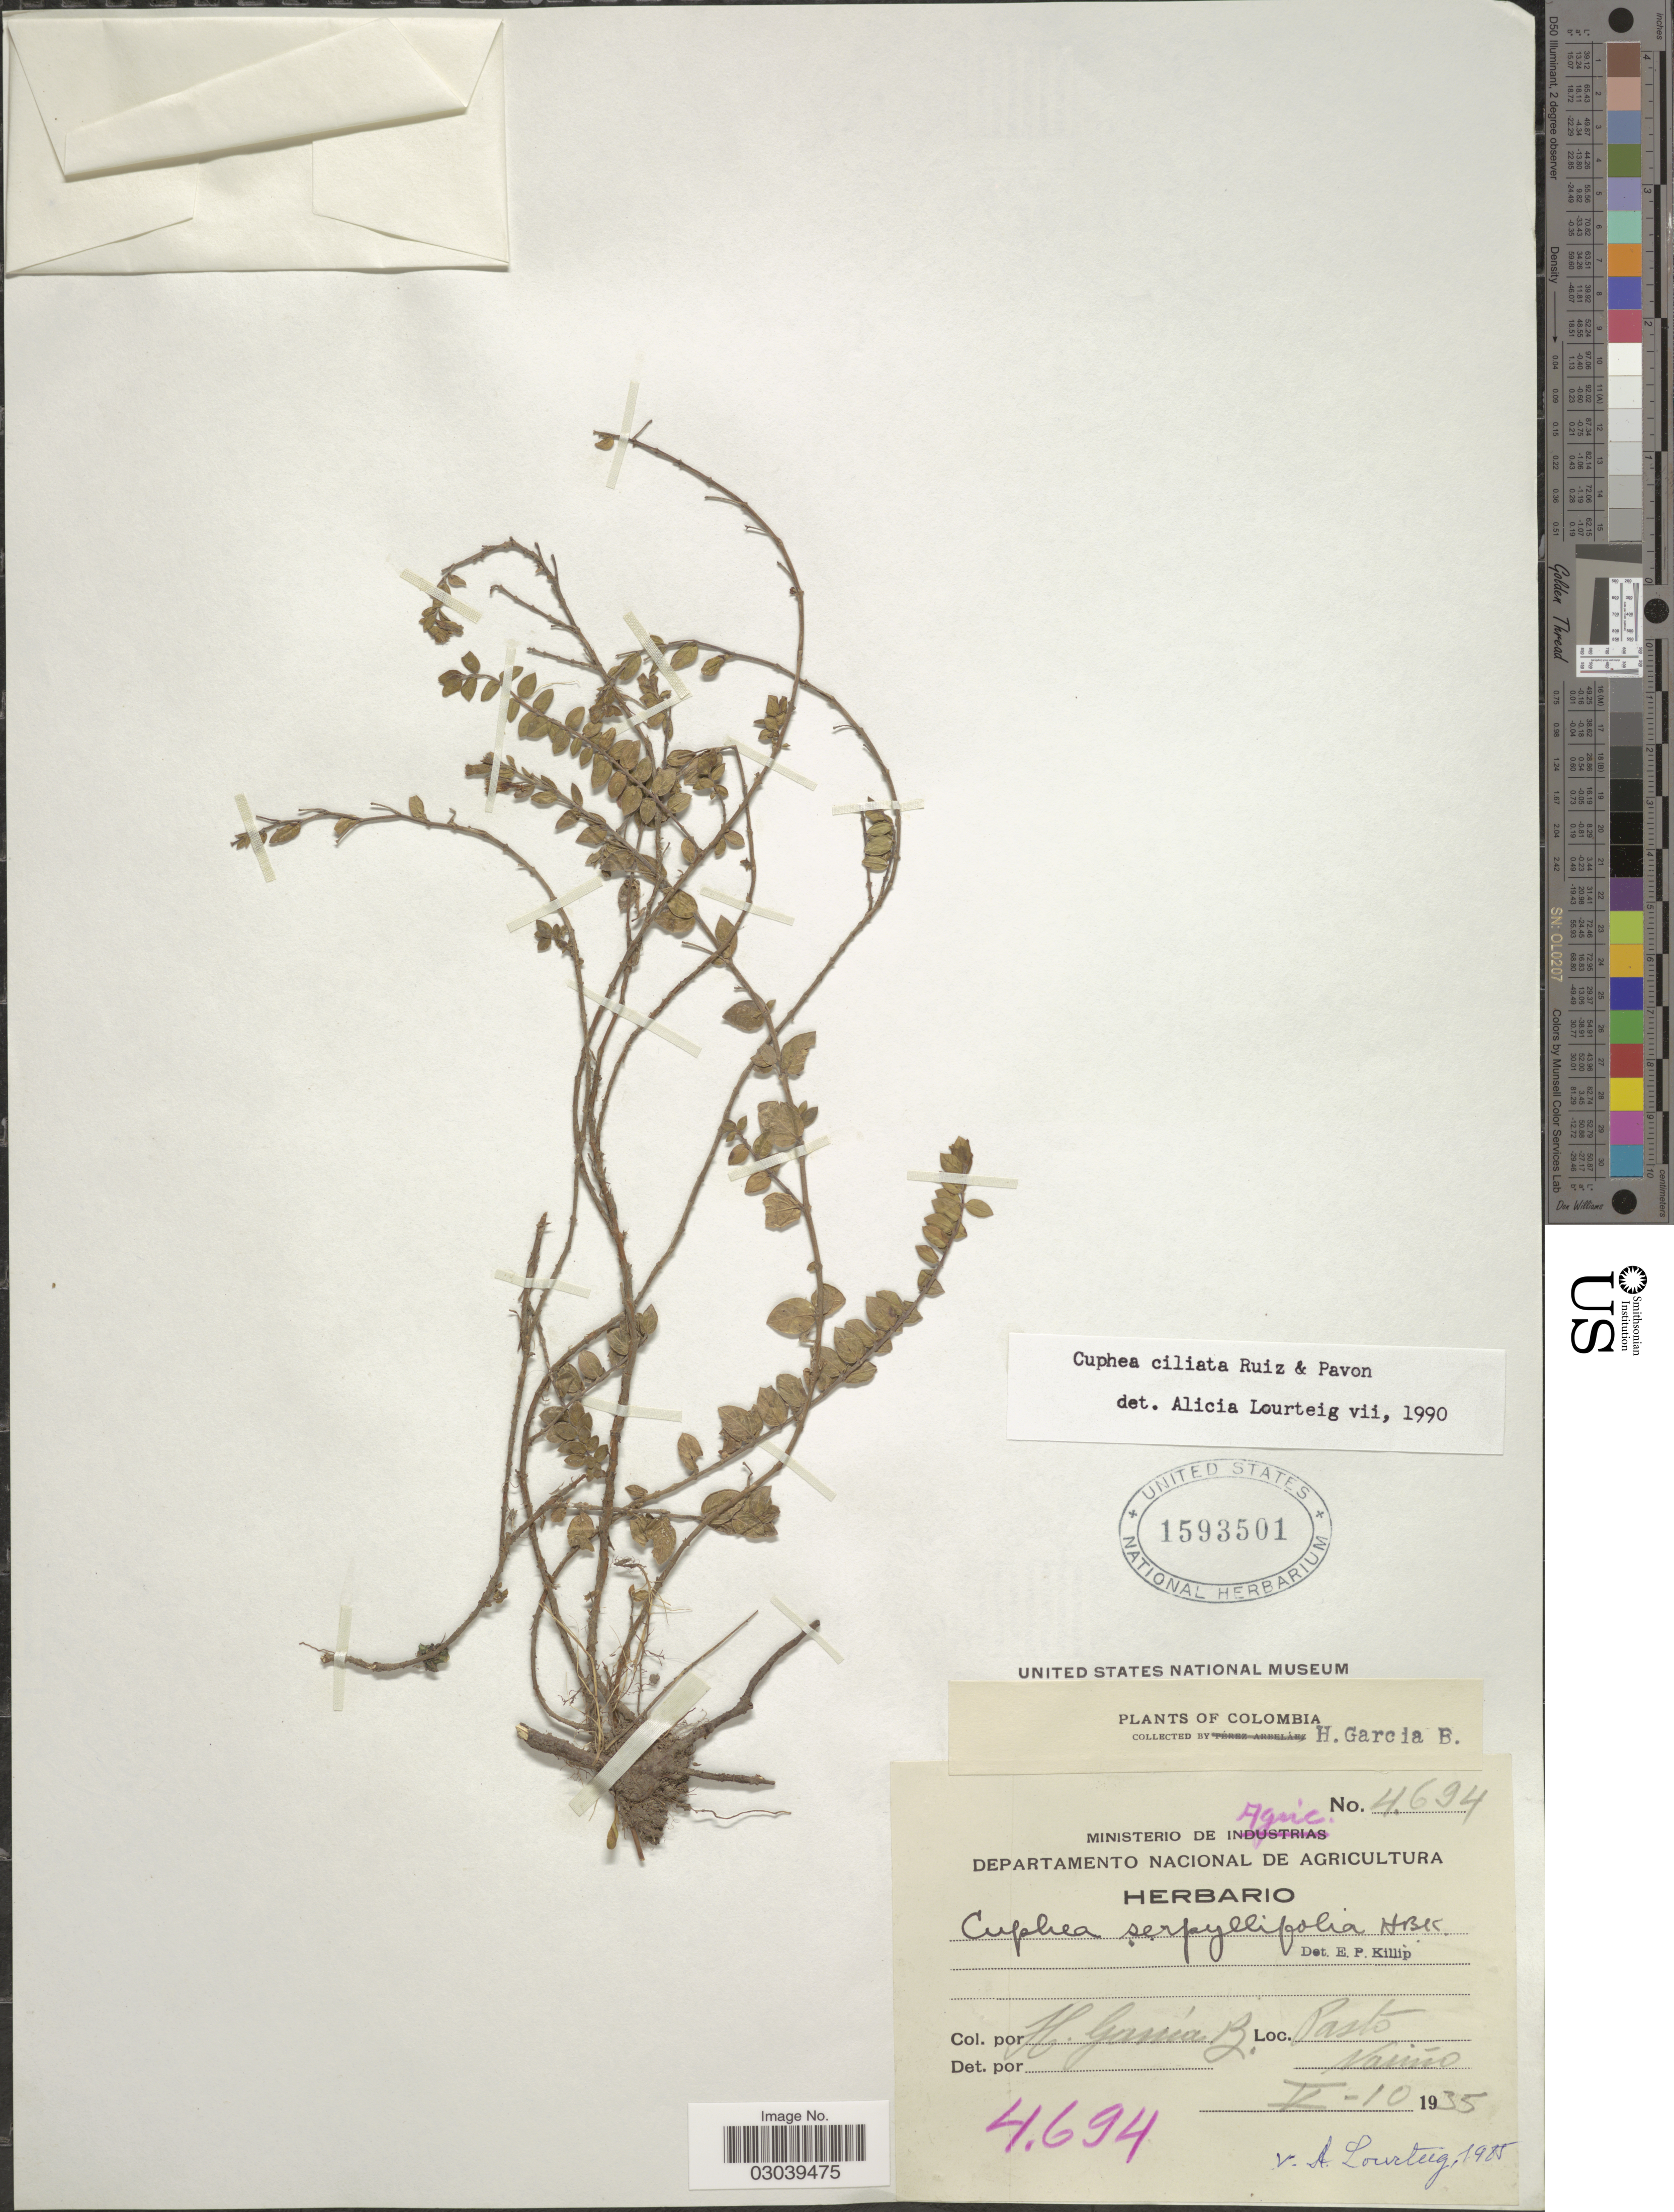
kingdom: Plantae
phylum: Tracheophyta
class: Magnoliopsida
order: Myrtales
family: Lythraceae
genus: Cuphea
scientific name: Cuphea ciliata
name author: Ruiz & Pav.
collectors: H. García B.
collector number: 4694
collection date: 1935-05-10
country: Colombia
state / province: Nariño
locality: Pasto.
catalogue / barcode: US 1593501